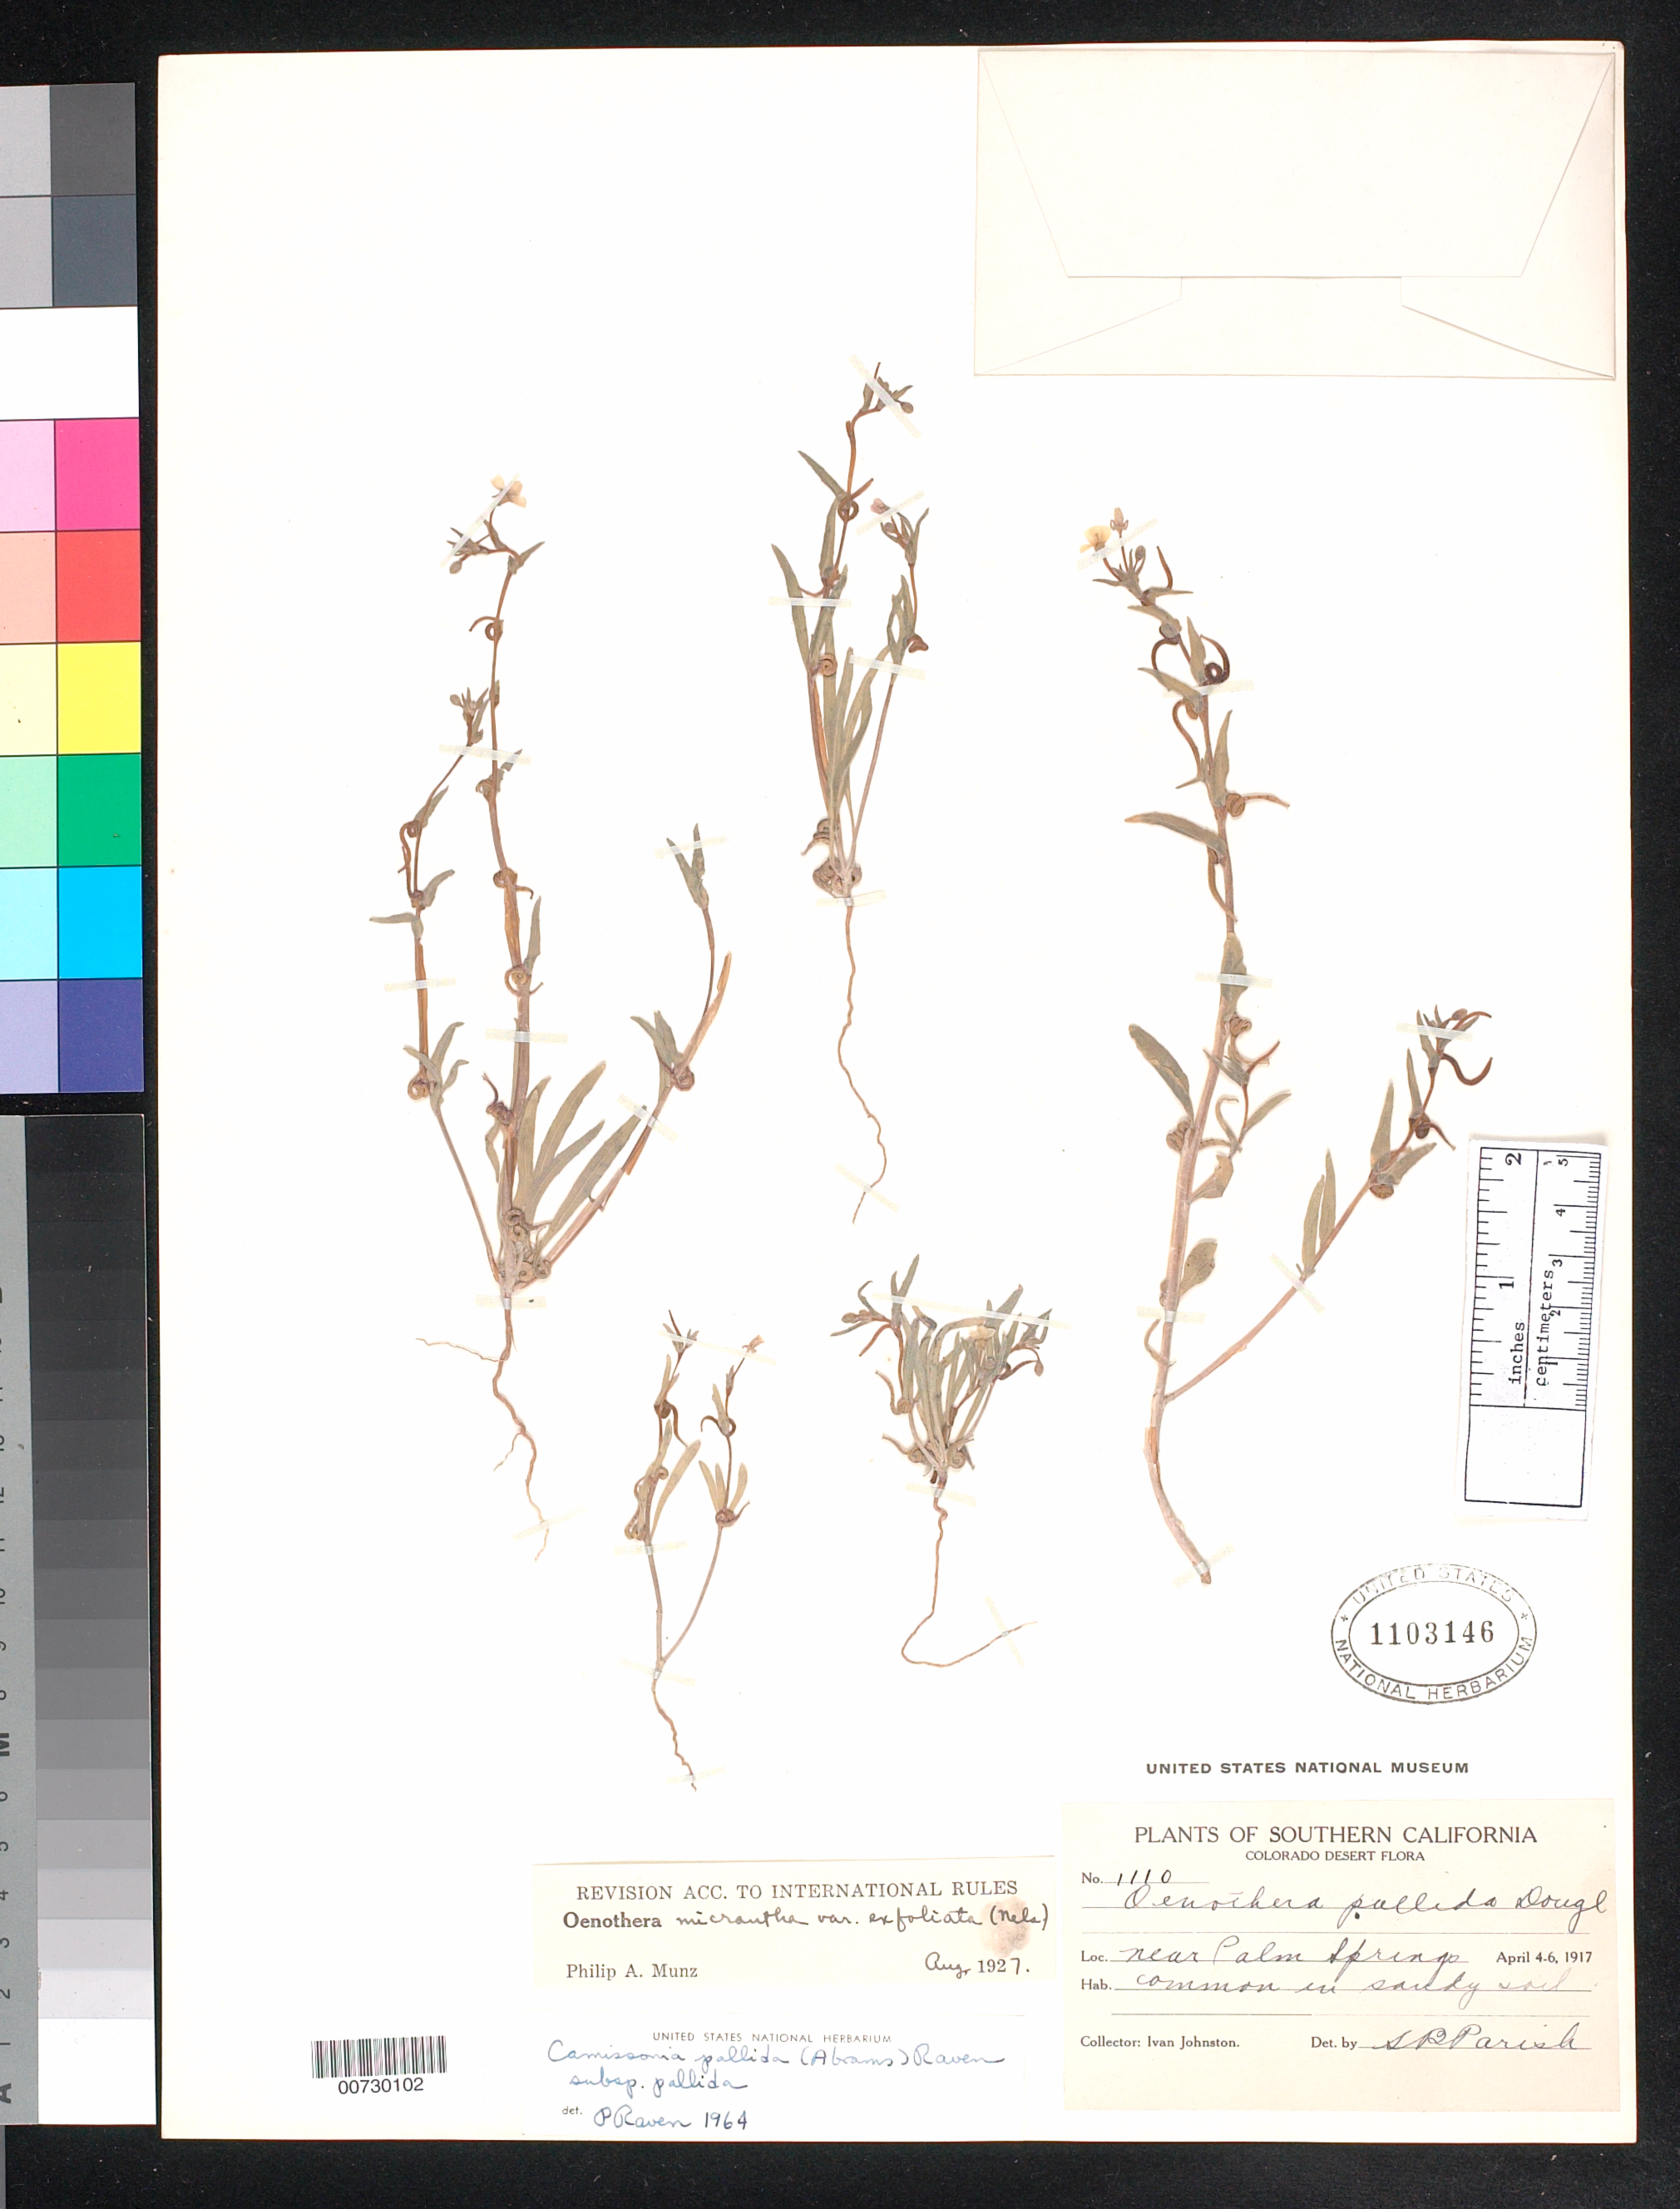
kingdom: Plantae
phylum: Tracheophyta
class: Magnoliopsida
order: Myrtales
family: Onagraceae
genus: Camissoniopsis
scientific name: Camissoniopsis pallida subsp. pallida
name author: (Abrams) W.L. Wagner & Hoch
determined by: Wagner, W. L., (BOT), Smithsonian Institution - National Museum of Natural History (UNITED STATES)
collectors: I. Johnston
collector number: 1110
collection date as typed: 04 Apr 1917 to 06 Apr 1917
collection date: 1917-04-04/1917-04-06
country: United States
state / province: California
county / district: Riverside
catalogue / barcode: US 1103146